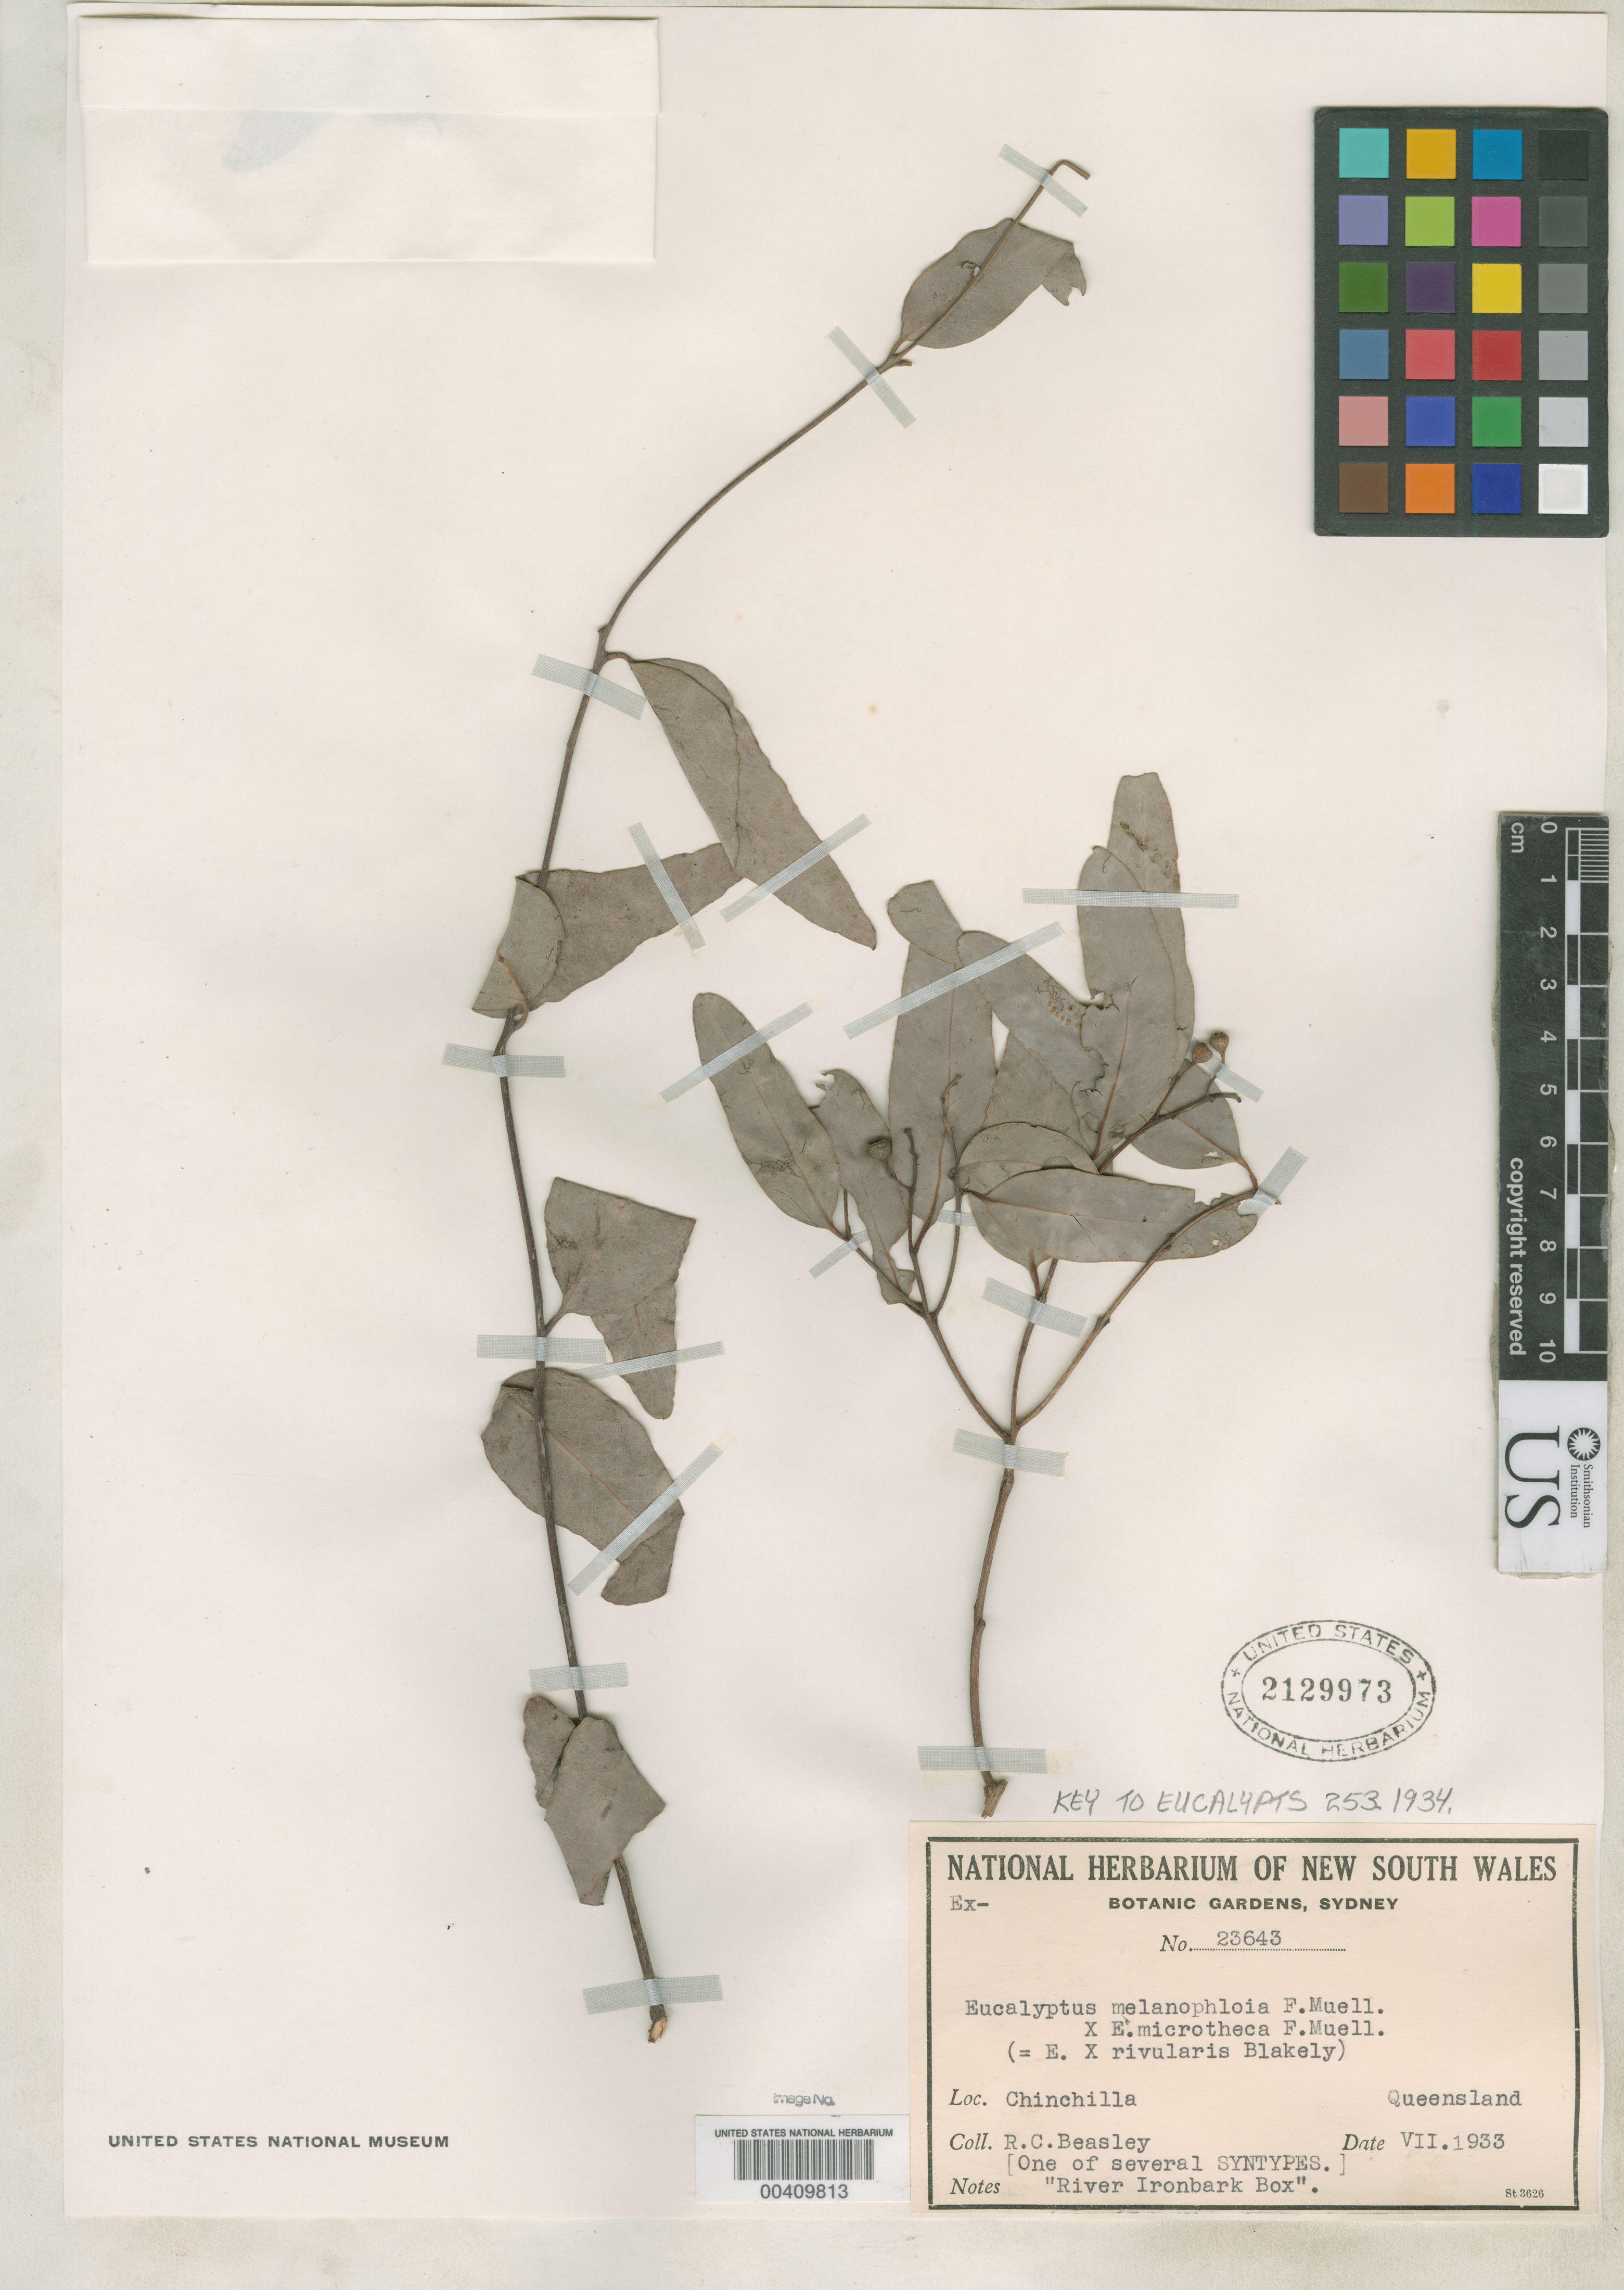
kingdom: Plantae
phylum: Tracheophyta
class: Magnoliopsida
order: Myrtales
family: Myrtaceae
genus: Eucalyptus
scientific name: Eucalyptus x rivularis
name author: Blakely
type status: Isosyntype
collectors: R. Beasley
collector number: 23643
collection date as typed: Jul 1933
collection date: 1933-07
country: Australia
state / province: Queensland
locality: Chinchilla.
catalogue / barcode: US 2129973